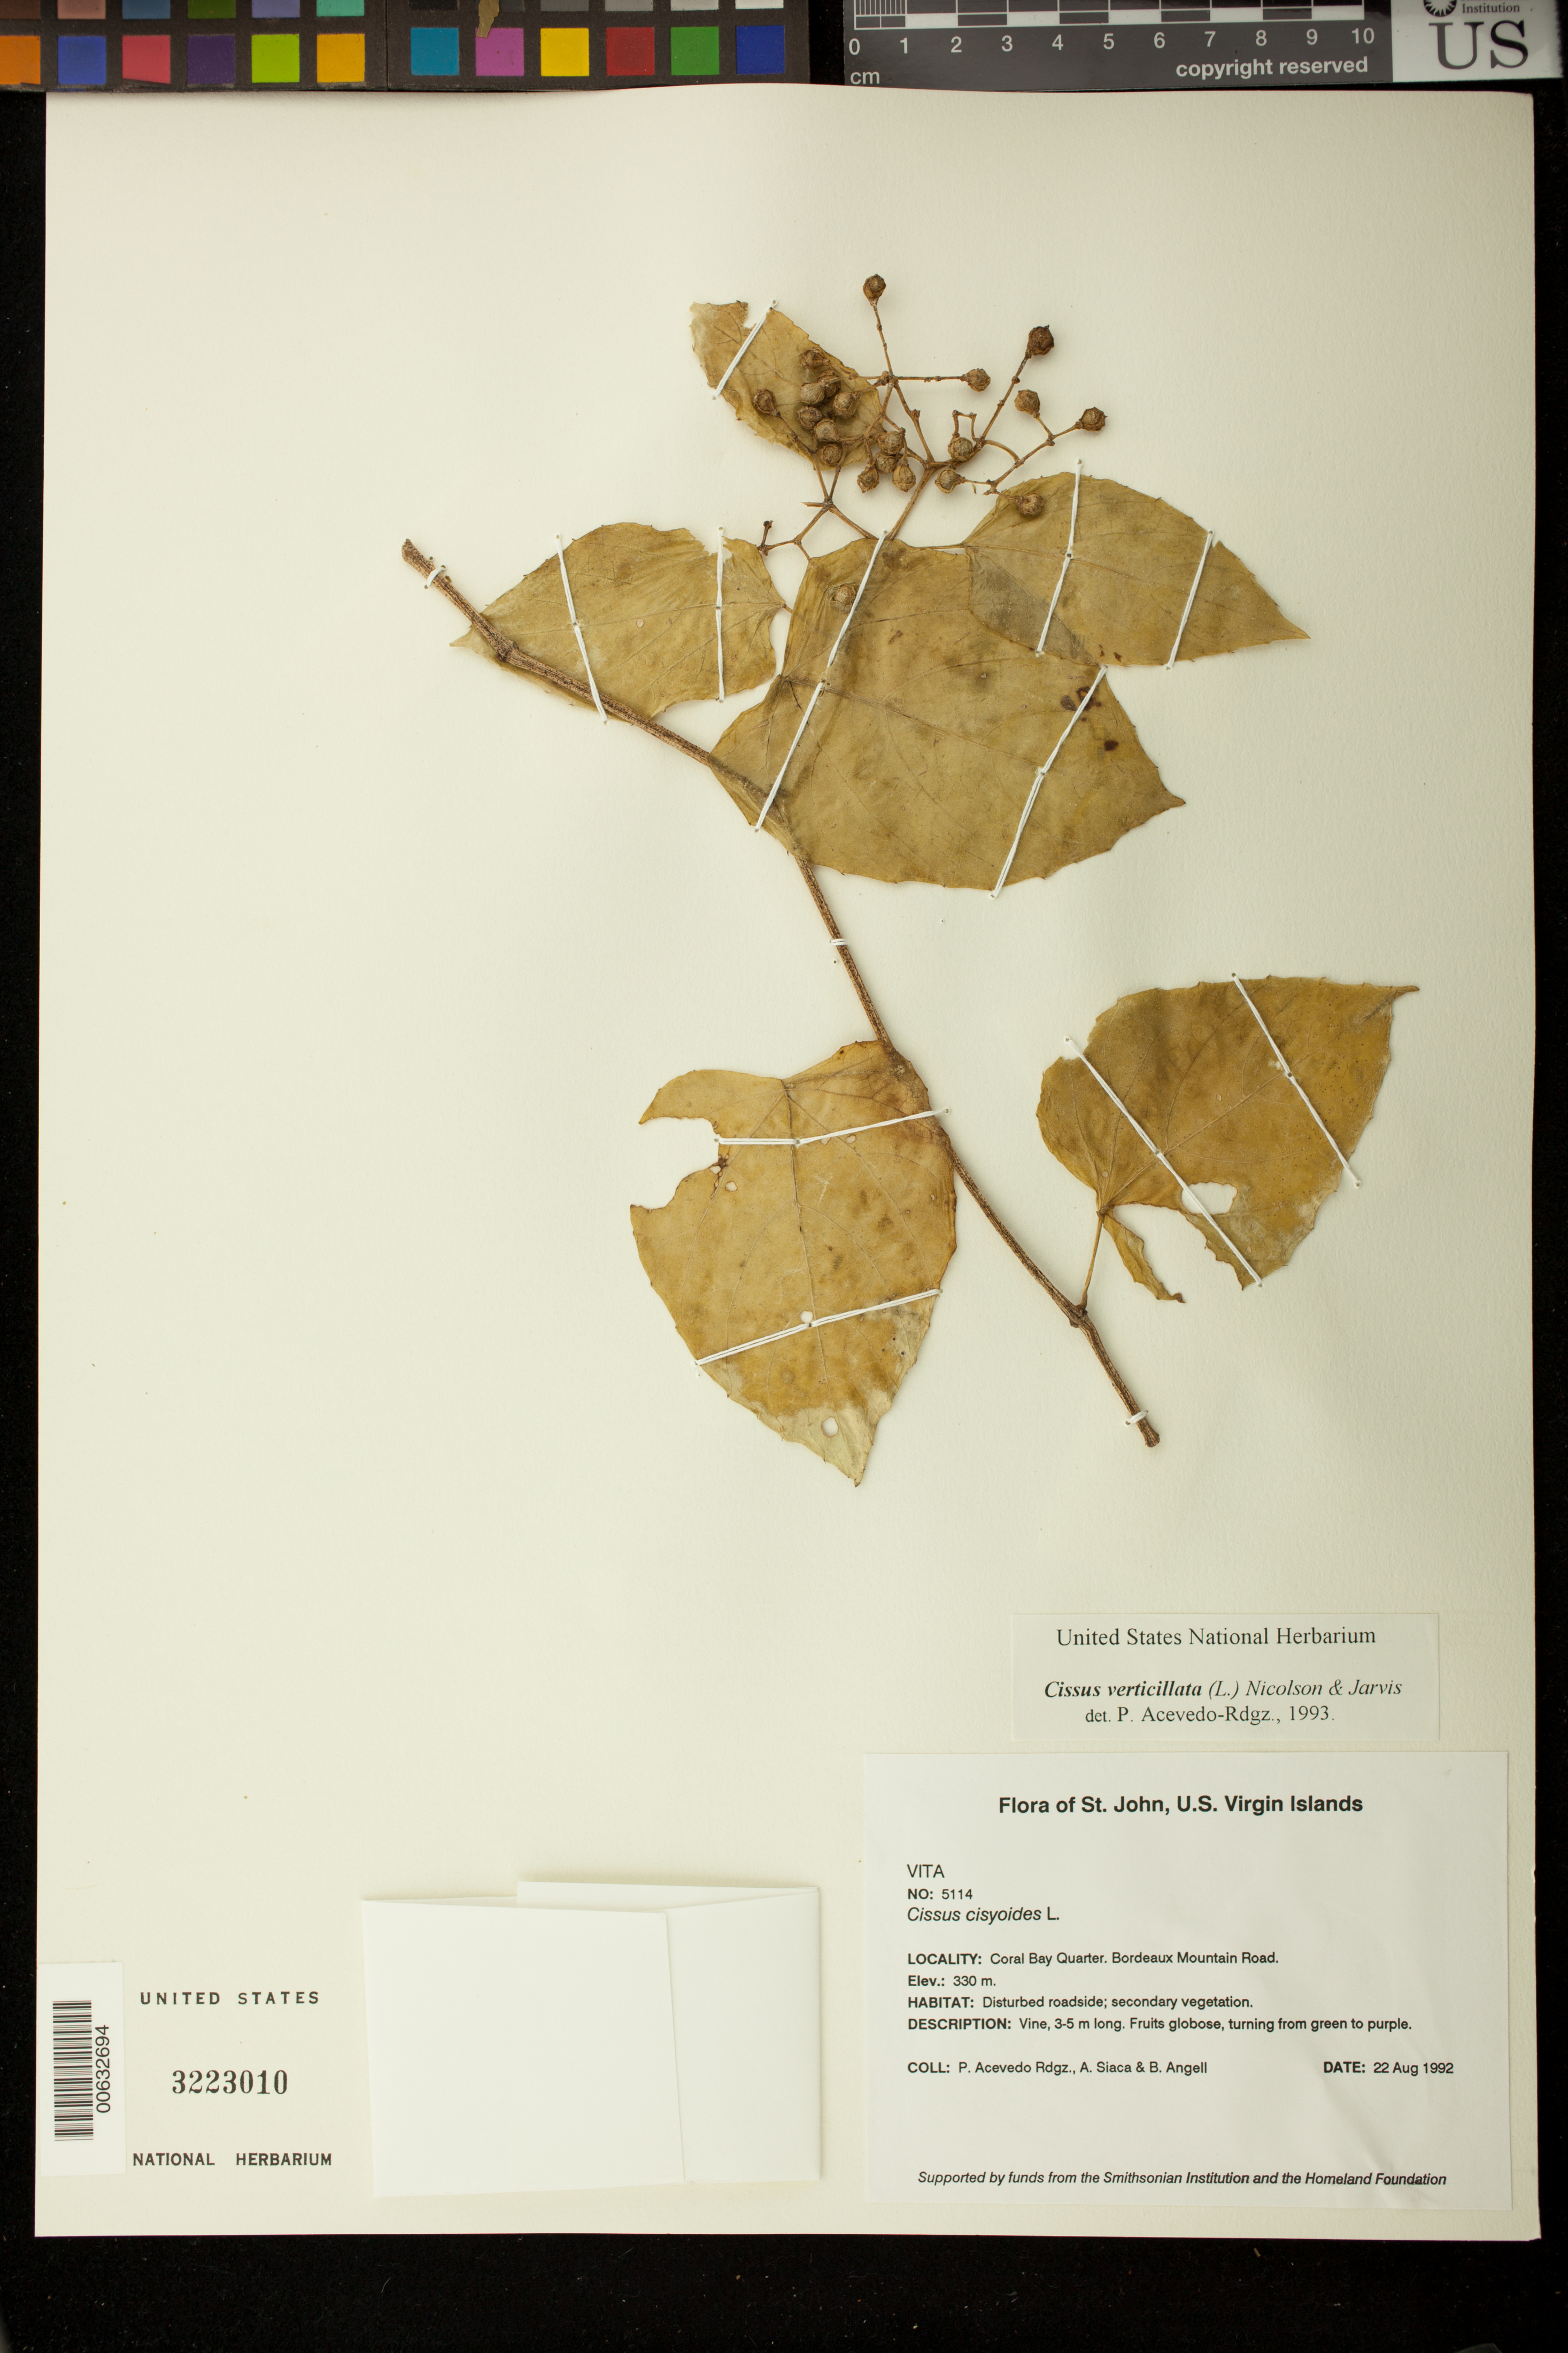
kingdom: Plantae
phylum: Tracheophyta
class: Magnoliopsida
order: Vitales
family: Vitaceae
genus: Cissus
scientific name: Cissus verticillata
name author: (L.) Nicolson & C.E. Jarvis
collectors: P. Acevedo-Rodr., A. Siaca & Bobbi Angell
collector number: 5114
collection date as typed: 22 Aug 1992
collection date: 1992-08-22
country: U.S. Virgin Islands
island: St. John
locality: Coral Bay Quarter; along dirt road to Bordeaux Mountain..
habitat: Disturbed roadside; secondary vegetation.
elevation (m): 330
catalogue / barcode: US 3223010